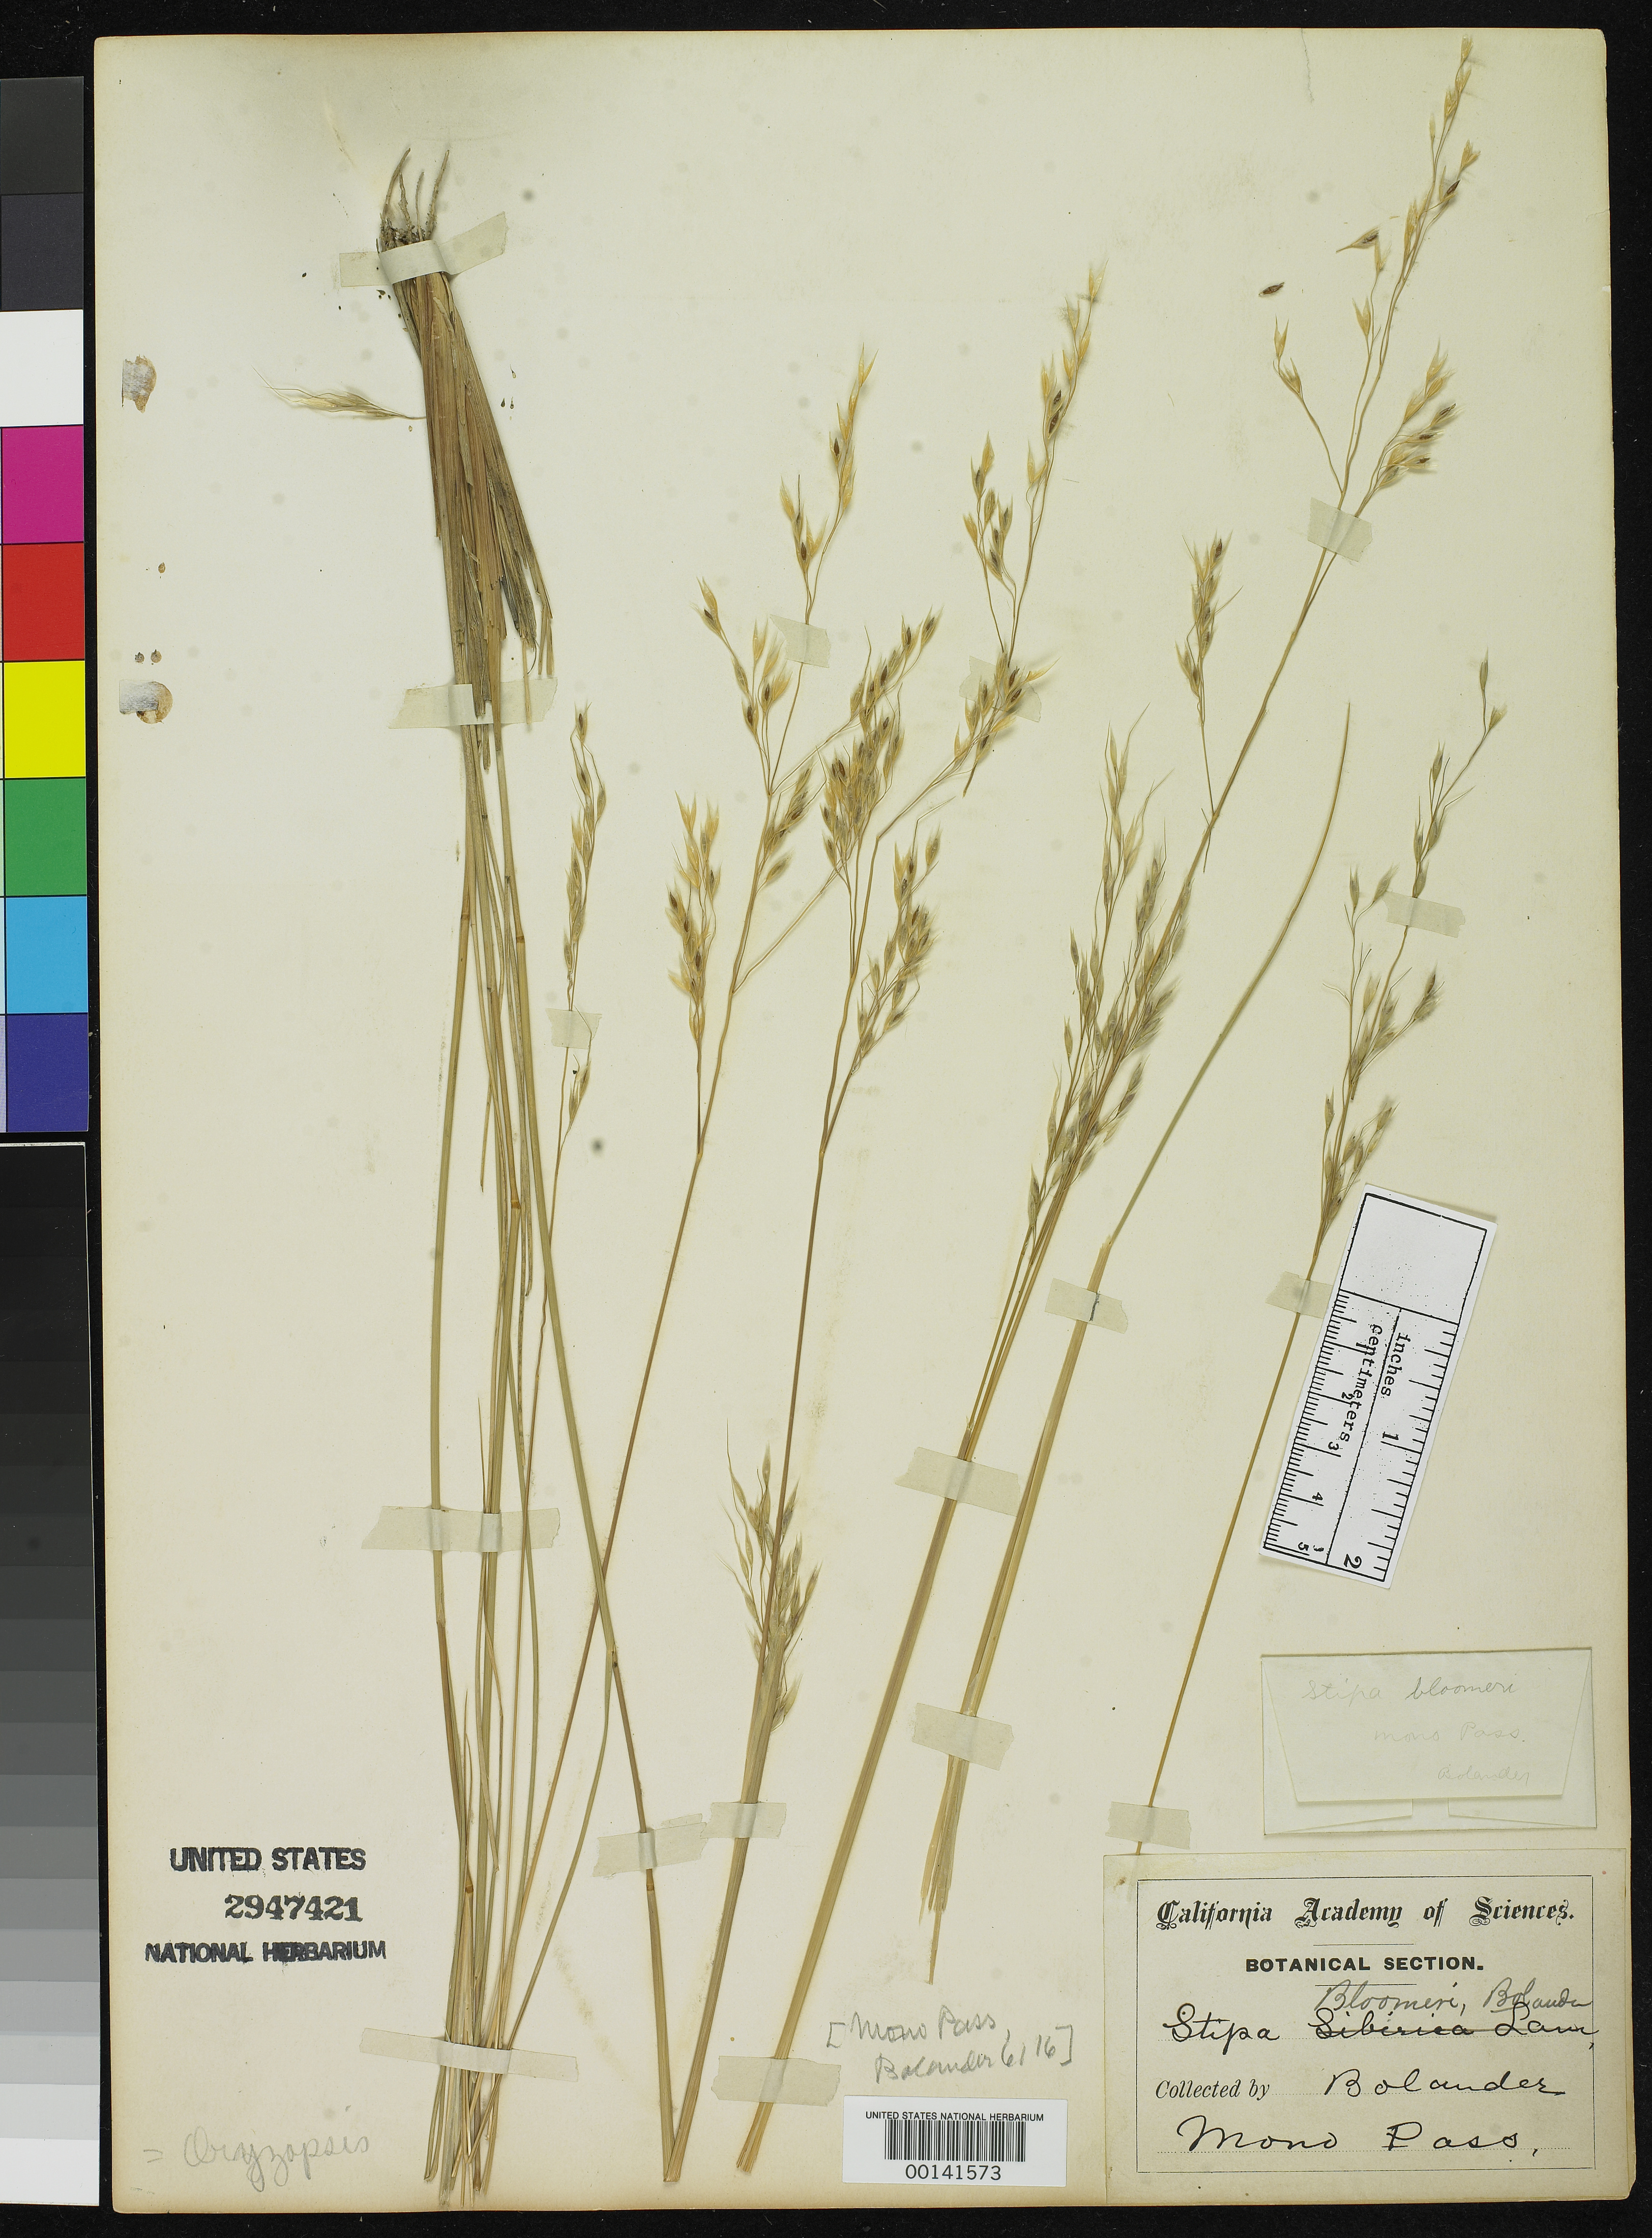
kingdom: Plantae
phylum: Tracheophyta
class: Liliopsida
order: Poales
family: Poaceae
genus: Stipa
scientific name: Stipa bloomeri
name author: Bol.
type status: Syntype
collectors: H. Bolander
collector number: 6116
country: United States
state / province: California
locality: Bloody Canyon, near Mono Lake.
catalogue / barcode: US 2947421